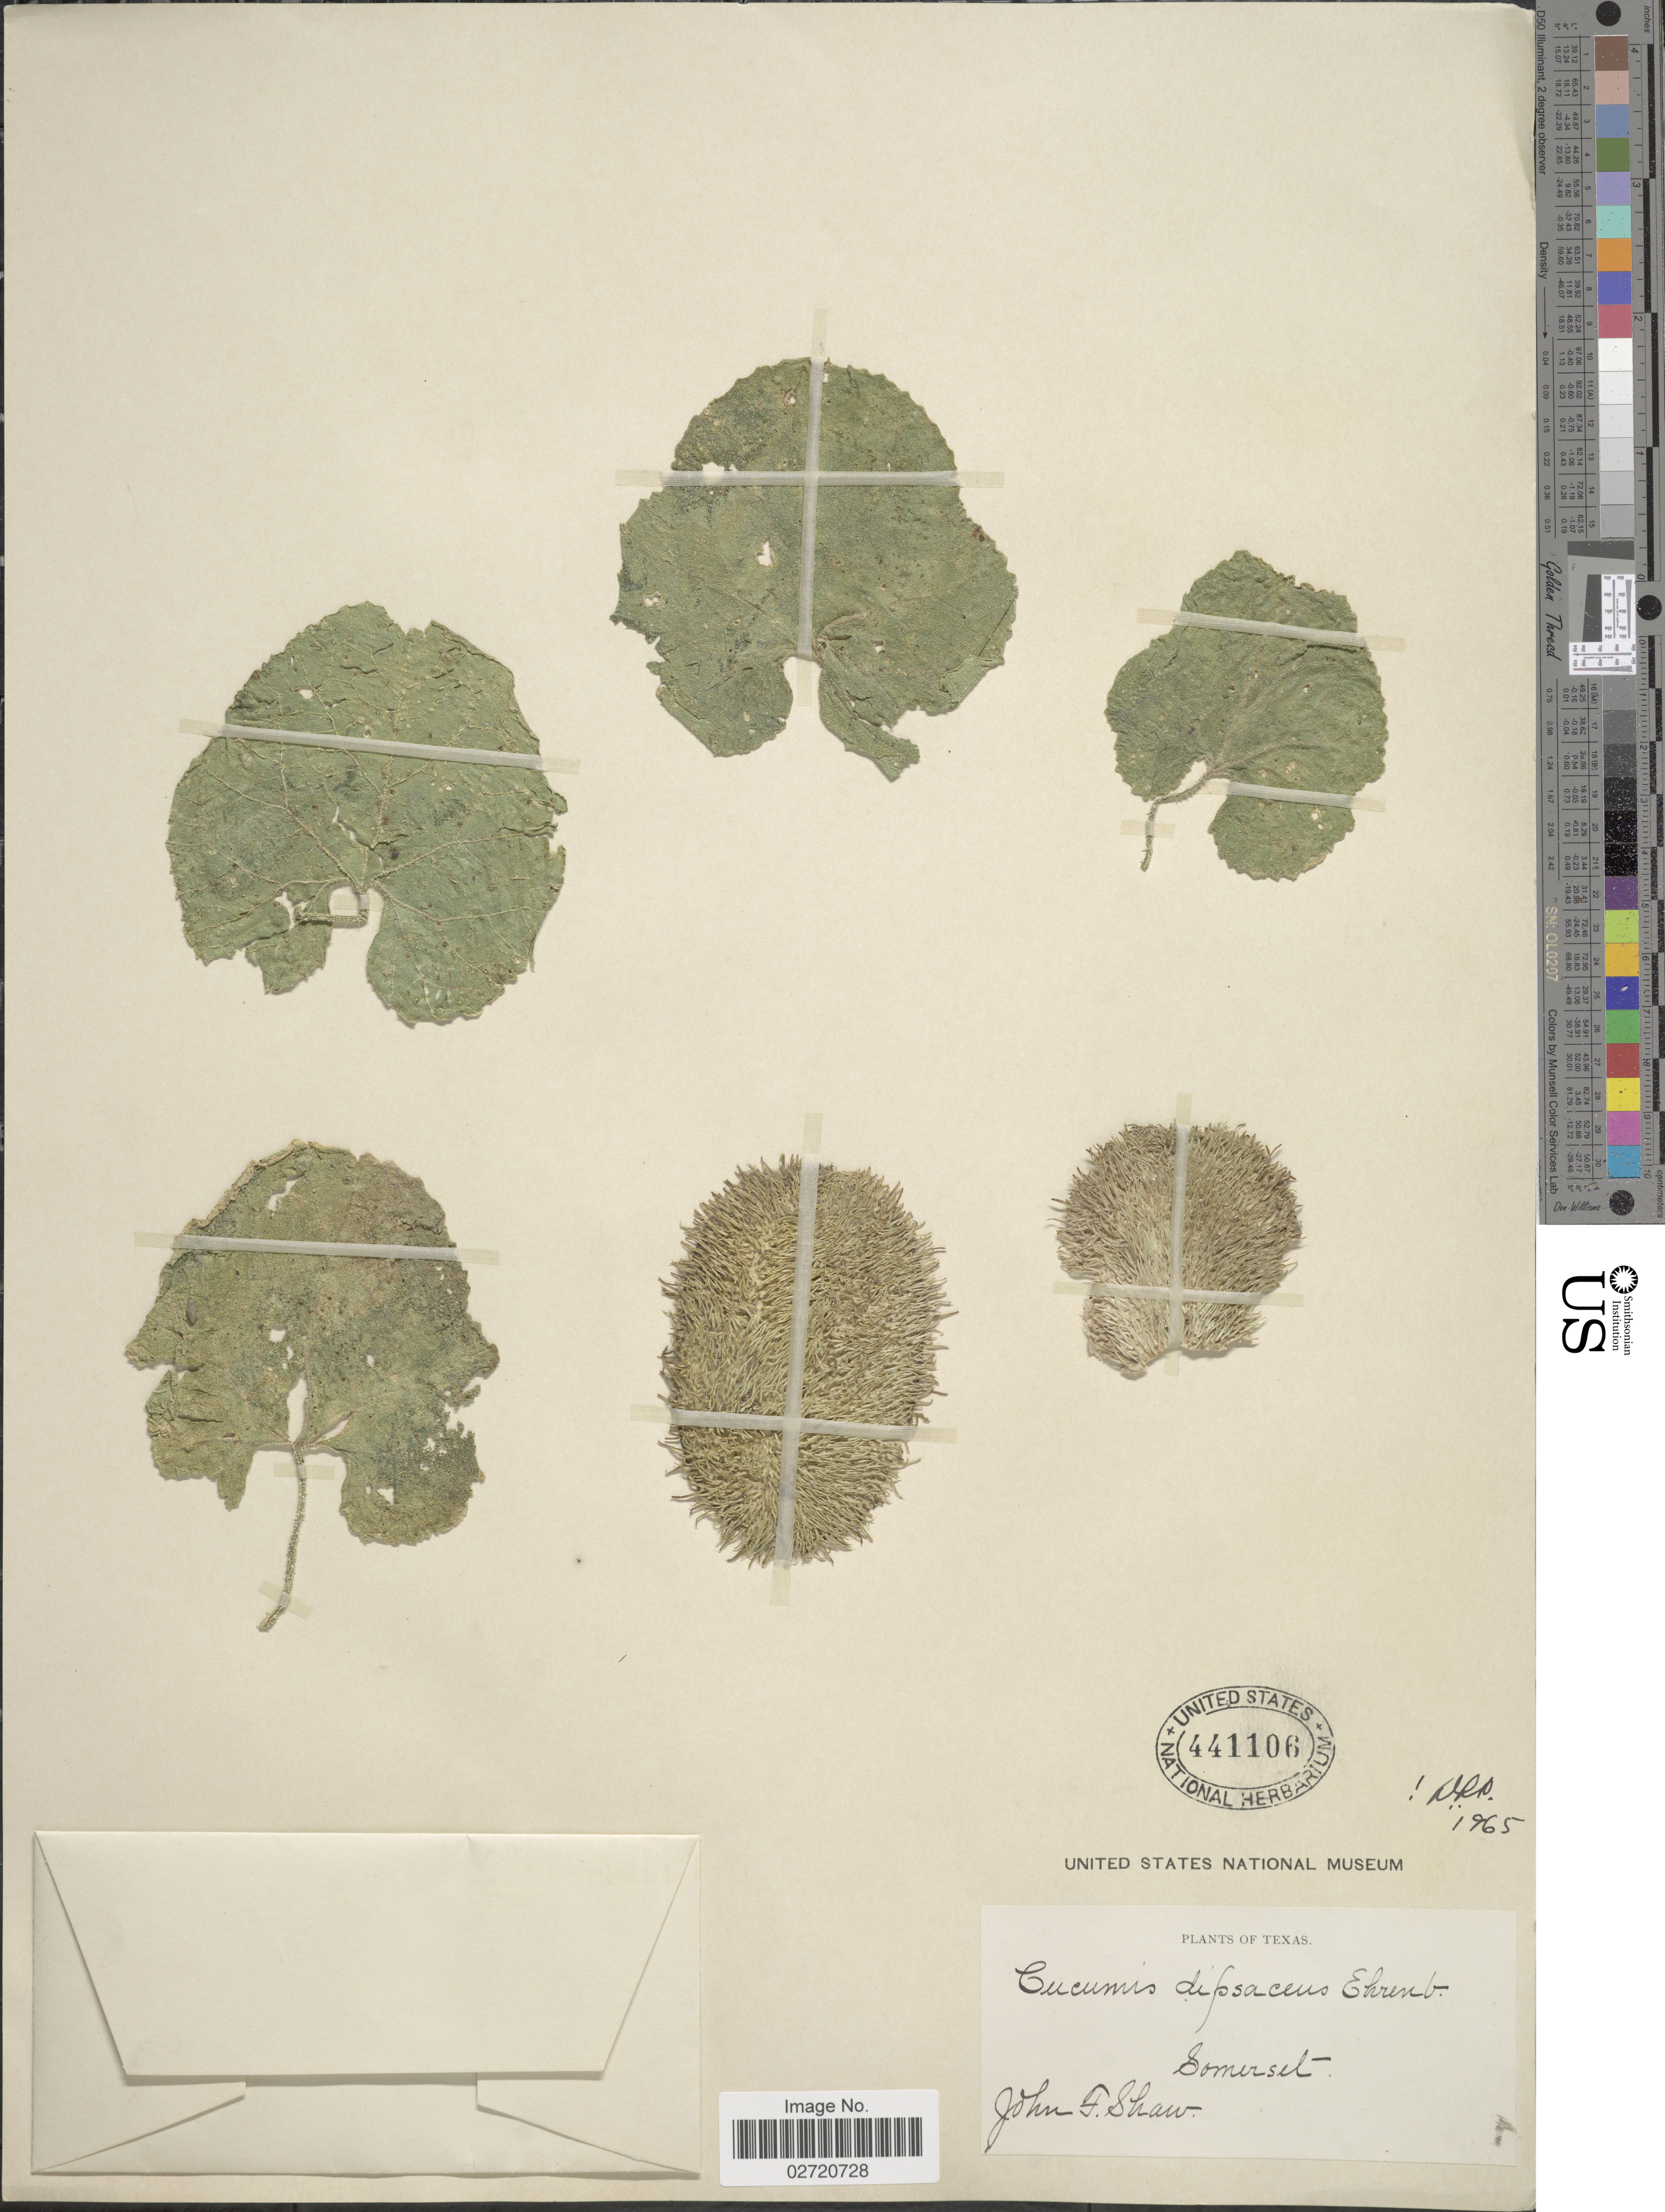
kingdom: Plantae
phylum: Tracheophyta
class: Magnoliopsida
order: Cucurbitales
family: Cucurbitaceae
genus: Cucumis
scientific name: Cucumis dipsaceus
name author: Ehrenb. ex Spach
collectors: J. Shaw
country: United States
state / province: Texas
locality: Somerset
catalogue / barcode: US 441106